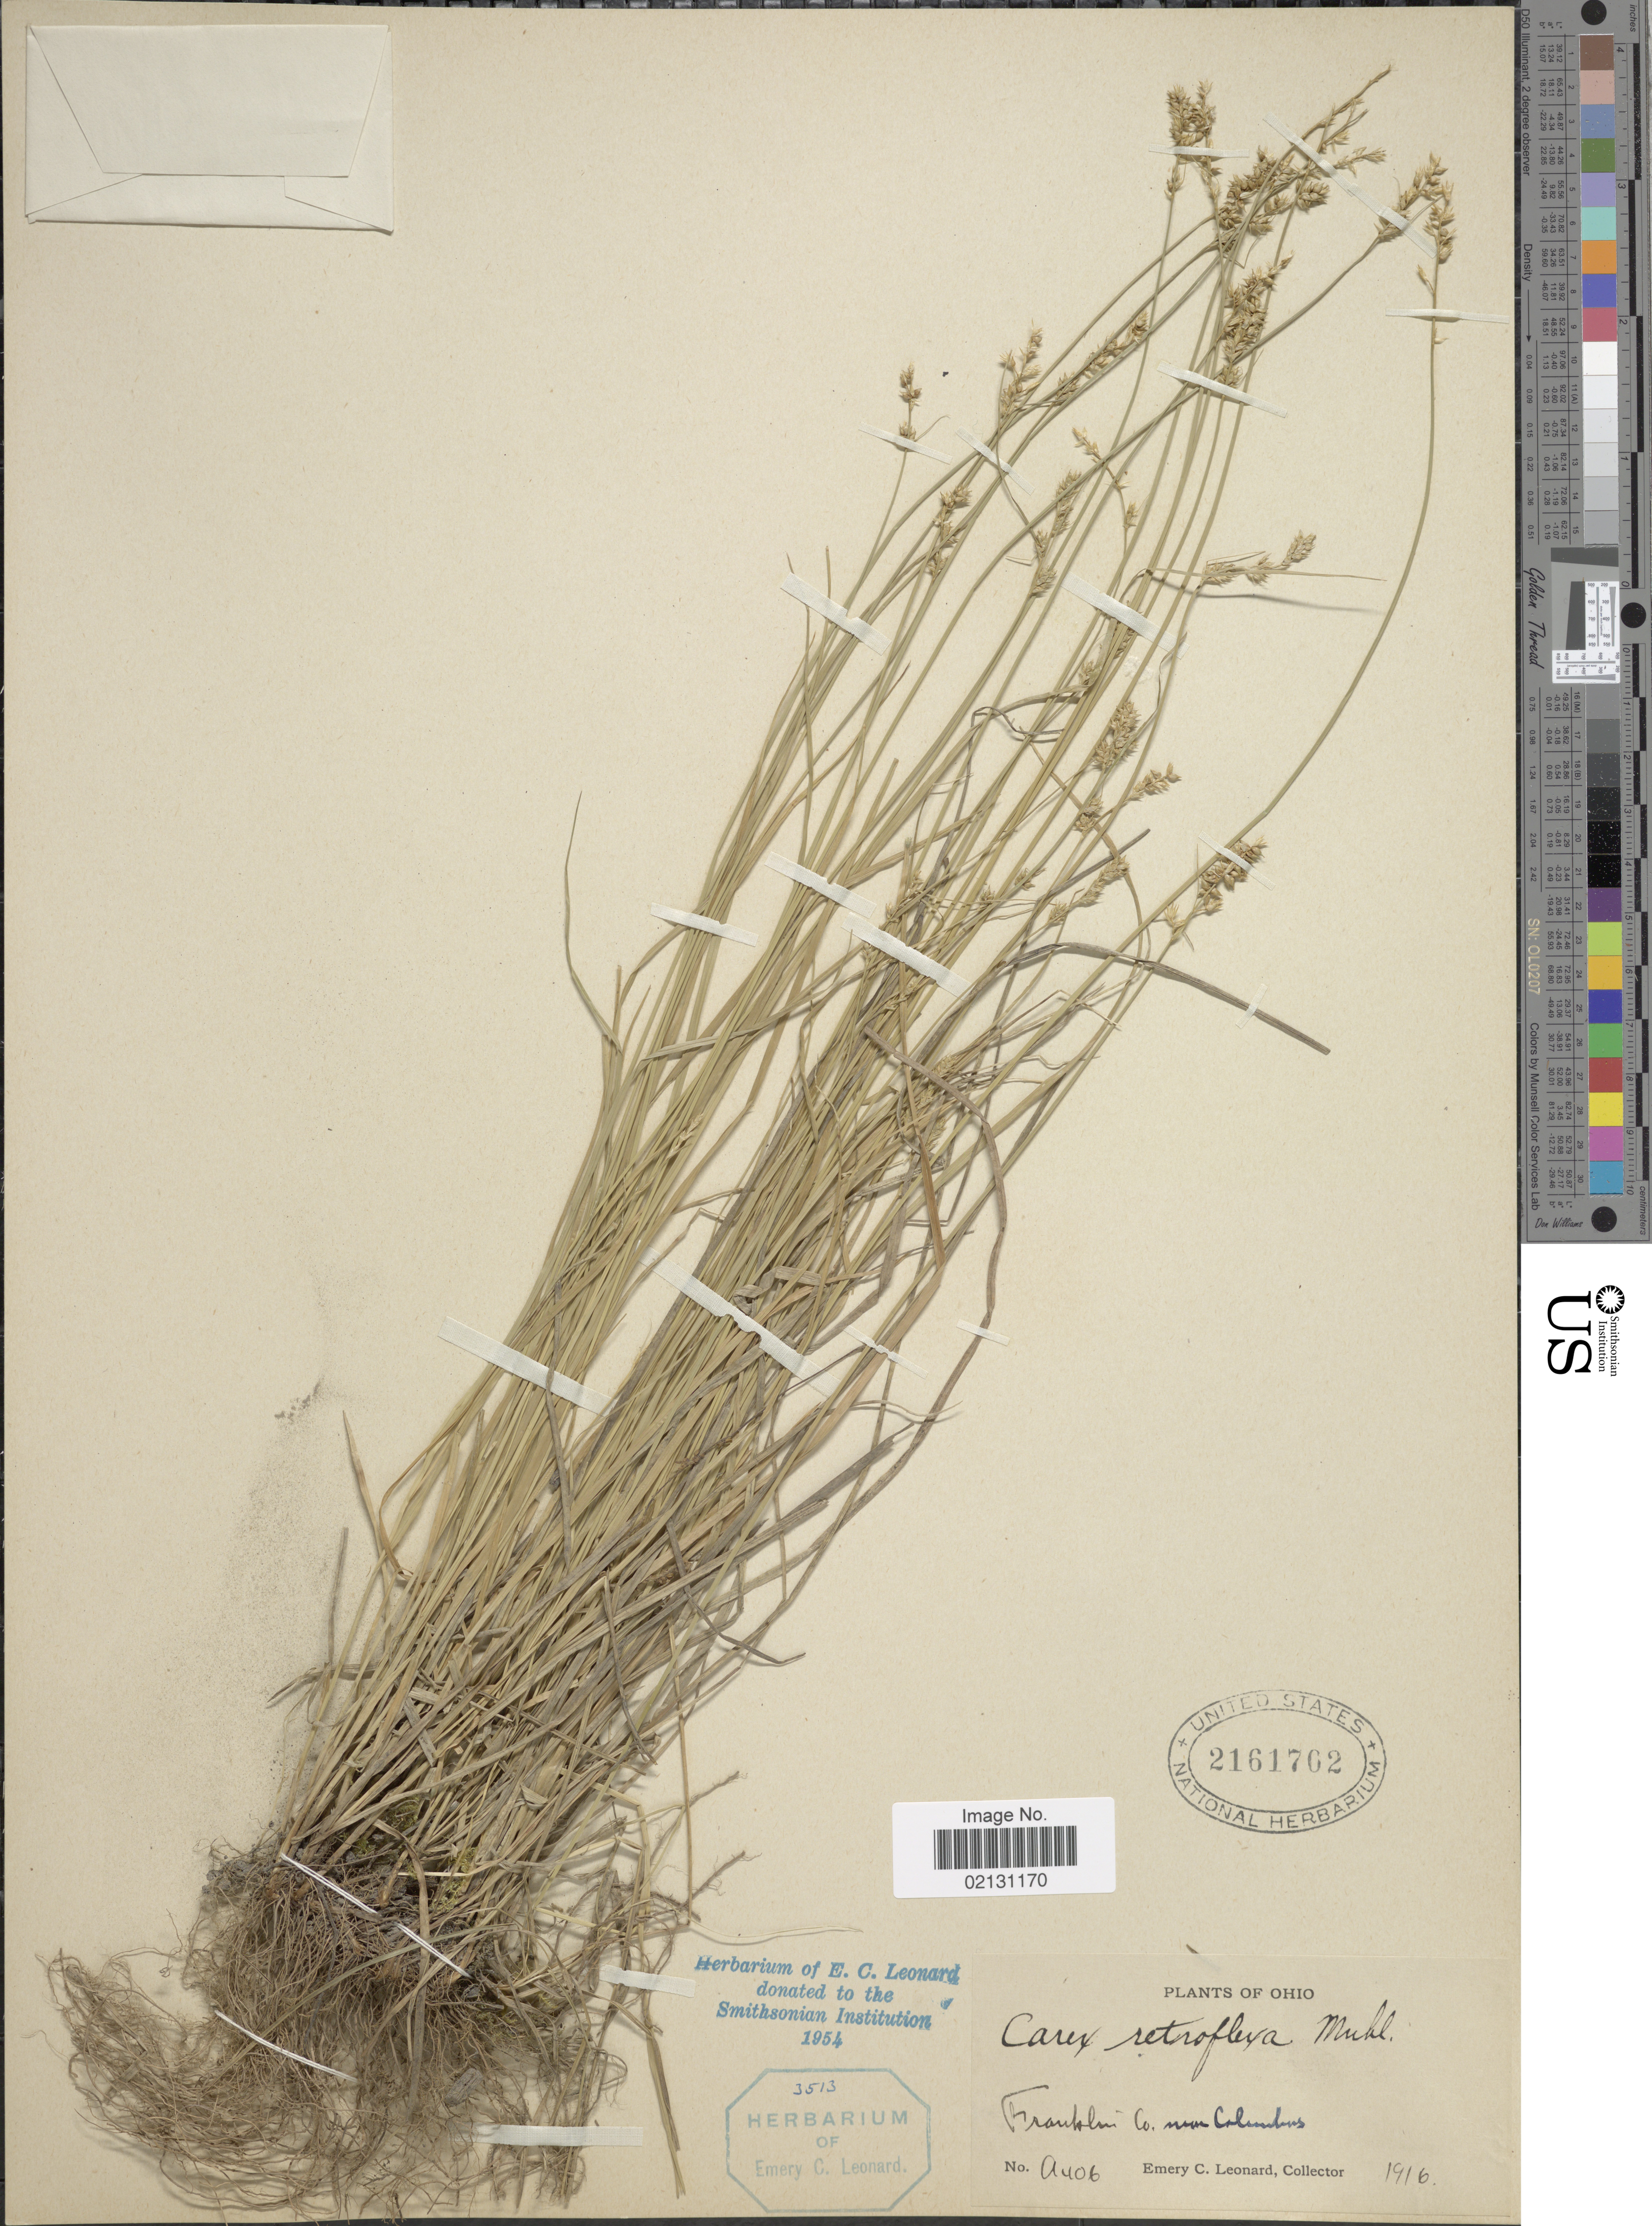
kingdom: Plantae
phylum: Tracheophyta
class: Liliopsida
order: Poales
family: Cyperaceae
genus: Carex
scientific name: Carex retroflexa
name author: Muhl. ex Willd.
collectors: E. C. Leonard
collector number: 9406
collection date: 1916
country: United States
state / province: Ohio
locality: Franklin Co near Columbus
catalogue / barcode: US 2161702